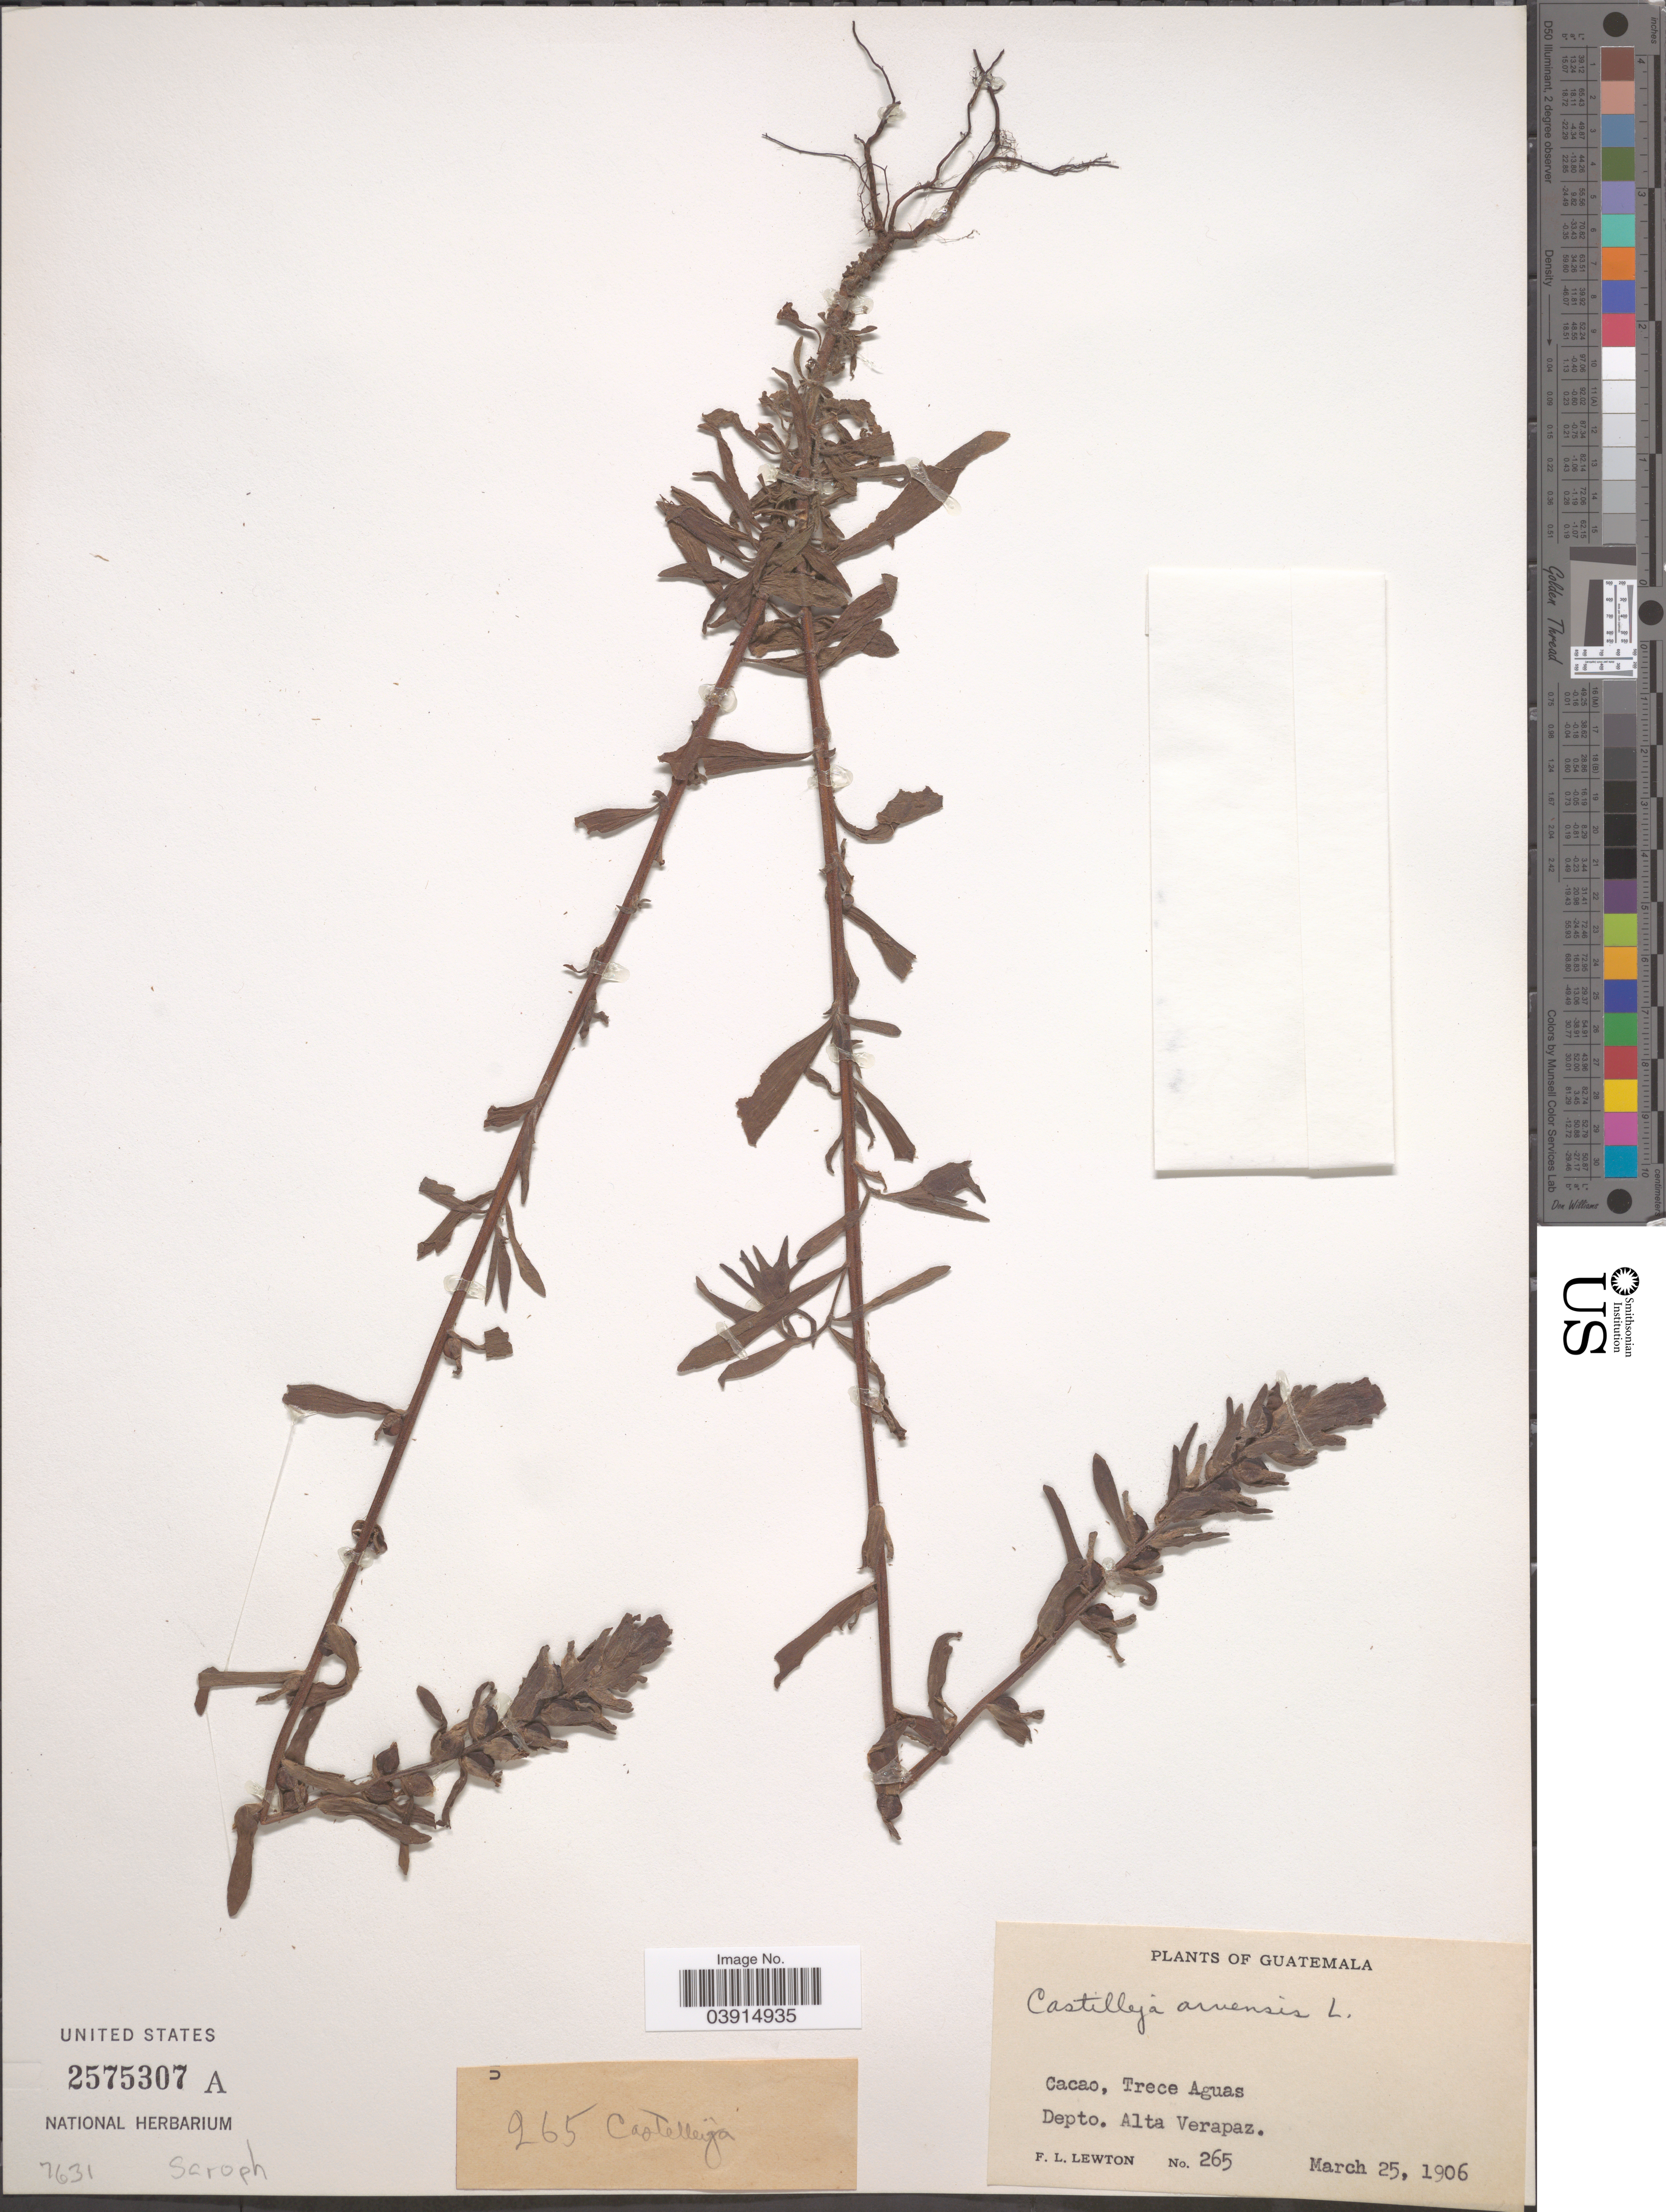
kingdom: Plantae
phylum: Tracheophyta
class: Magnoliopsida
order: Lamiales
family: Orobanchaceae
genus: Castilleja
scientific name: Castilleja arvensis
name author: Schltdl. & Cham.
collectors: F. L. Lewton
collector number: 265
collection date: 1906-03-25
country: Guatemala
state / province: Alta Verapaz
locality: Cacao, Trece Aguas. Depto. Alta Verapaz.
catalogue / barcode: US 2575307A